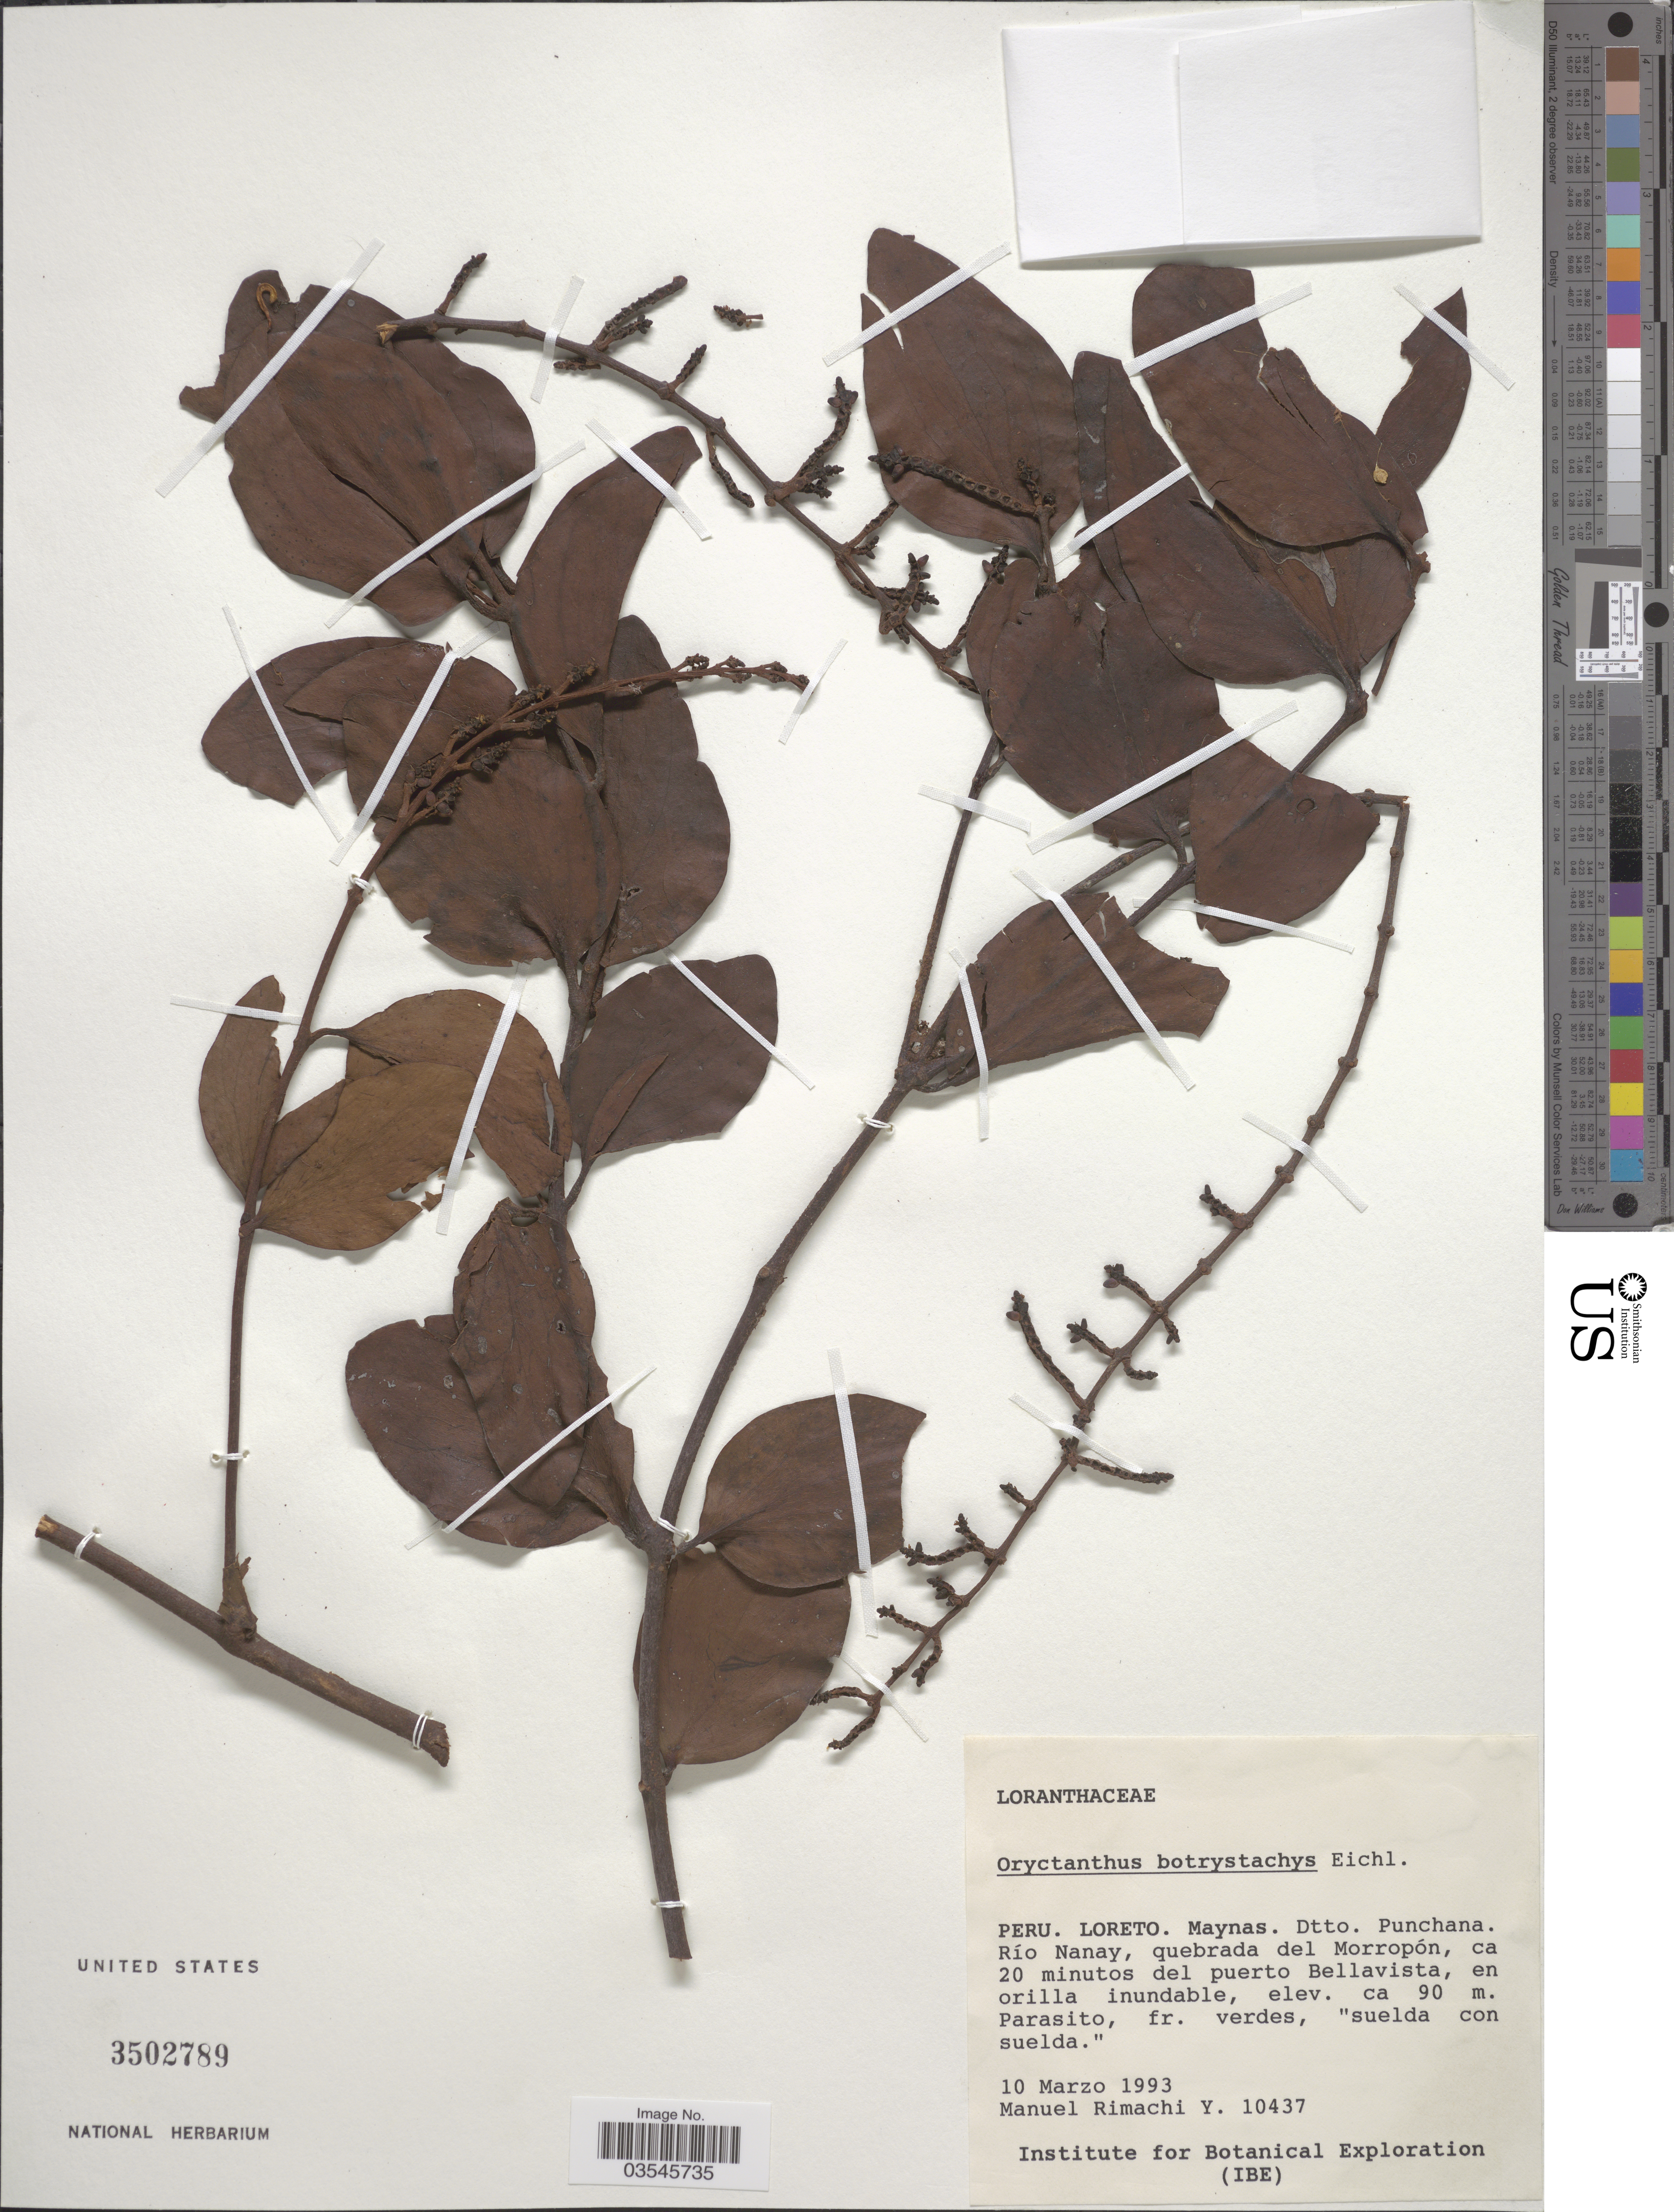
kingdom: Plantae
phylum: Tracheophyta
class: Magnoliopsida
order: Santalales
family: Loranthaceae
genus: Oryctanthus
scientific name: Oryctanthus botryostachys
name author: Eichler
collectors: M. Rimachi Y.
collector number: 10437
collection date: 1993-03-10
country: Peru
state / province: Loreto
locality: Maynas. Dtto. Punchana. Río Nanay, quebrada del Morropón, ca 20 minutos del puerto Bellavista, en orilla inundable.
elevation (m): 90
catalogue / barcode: US 3502789